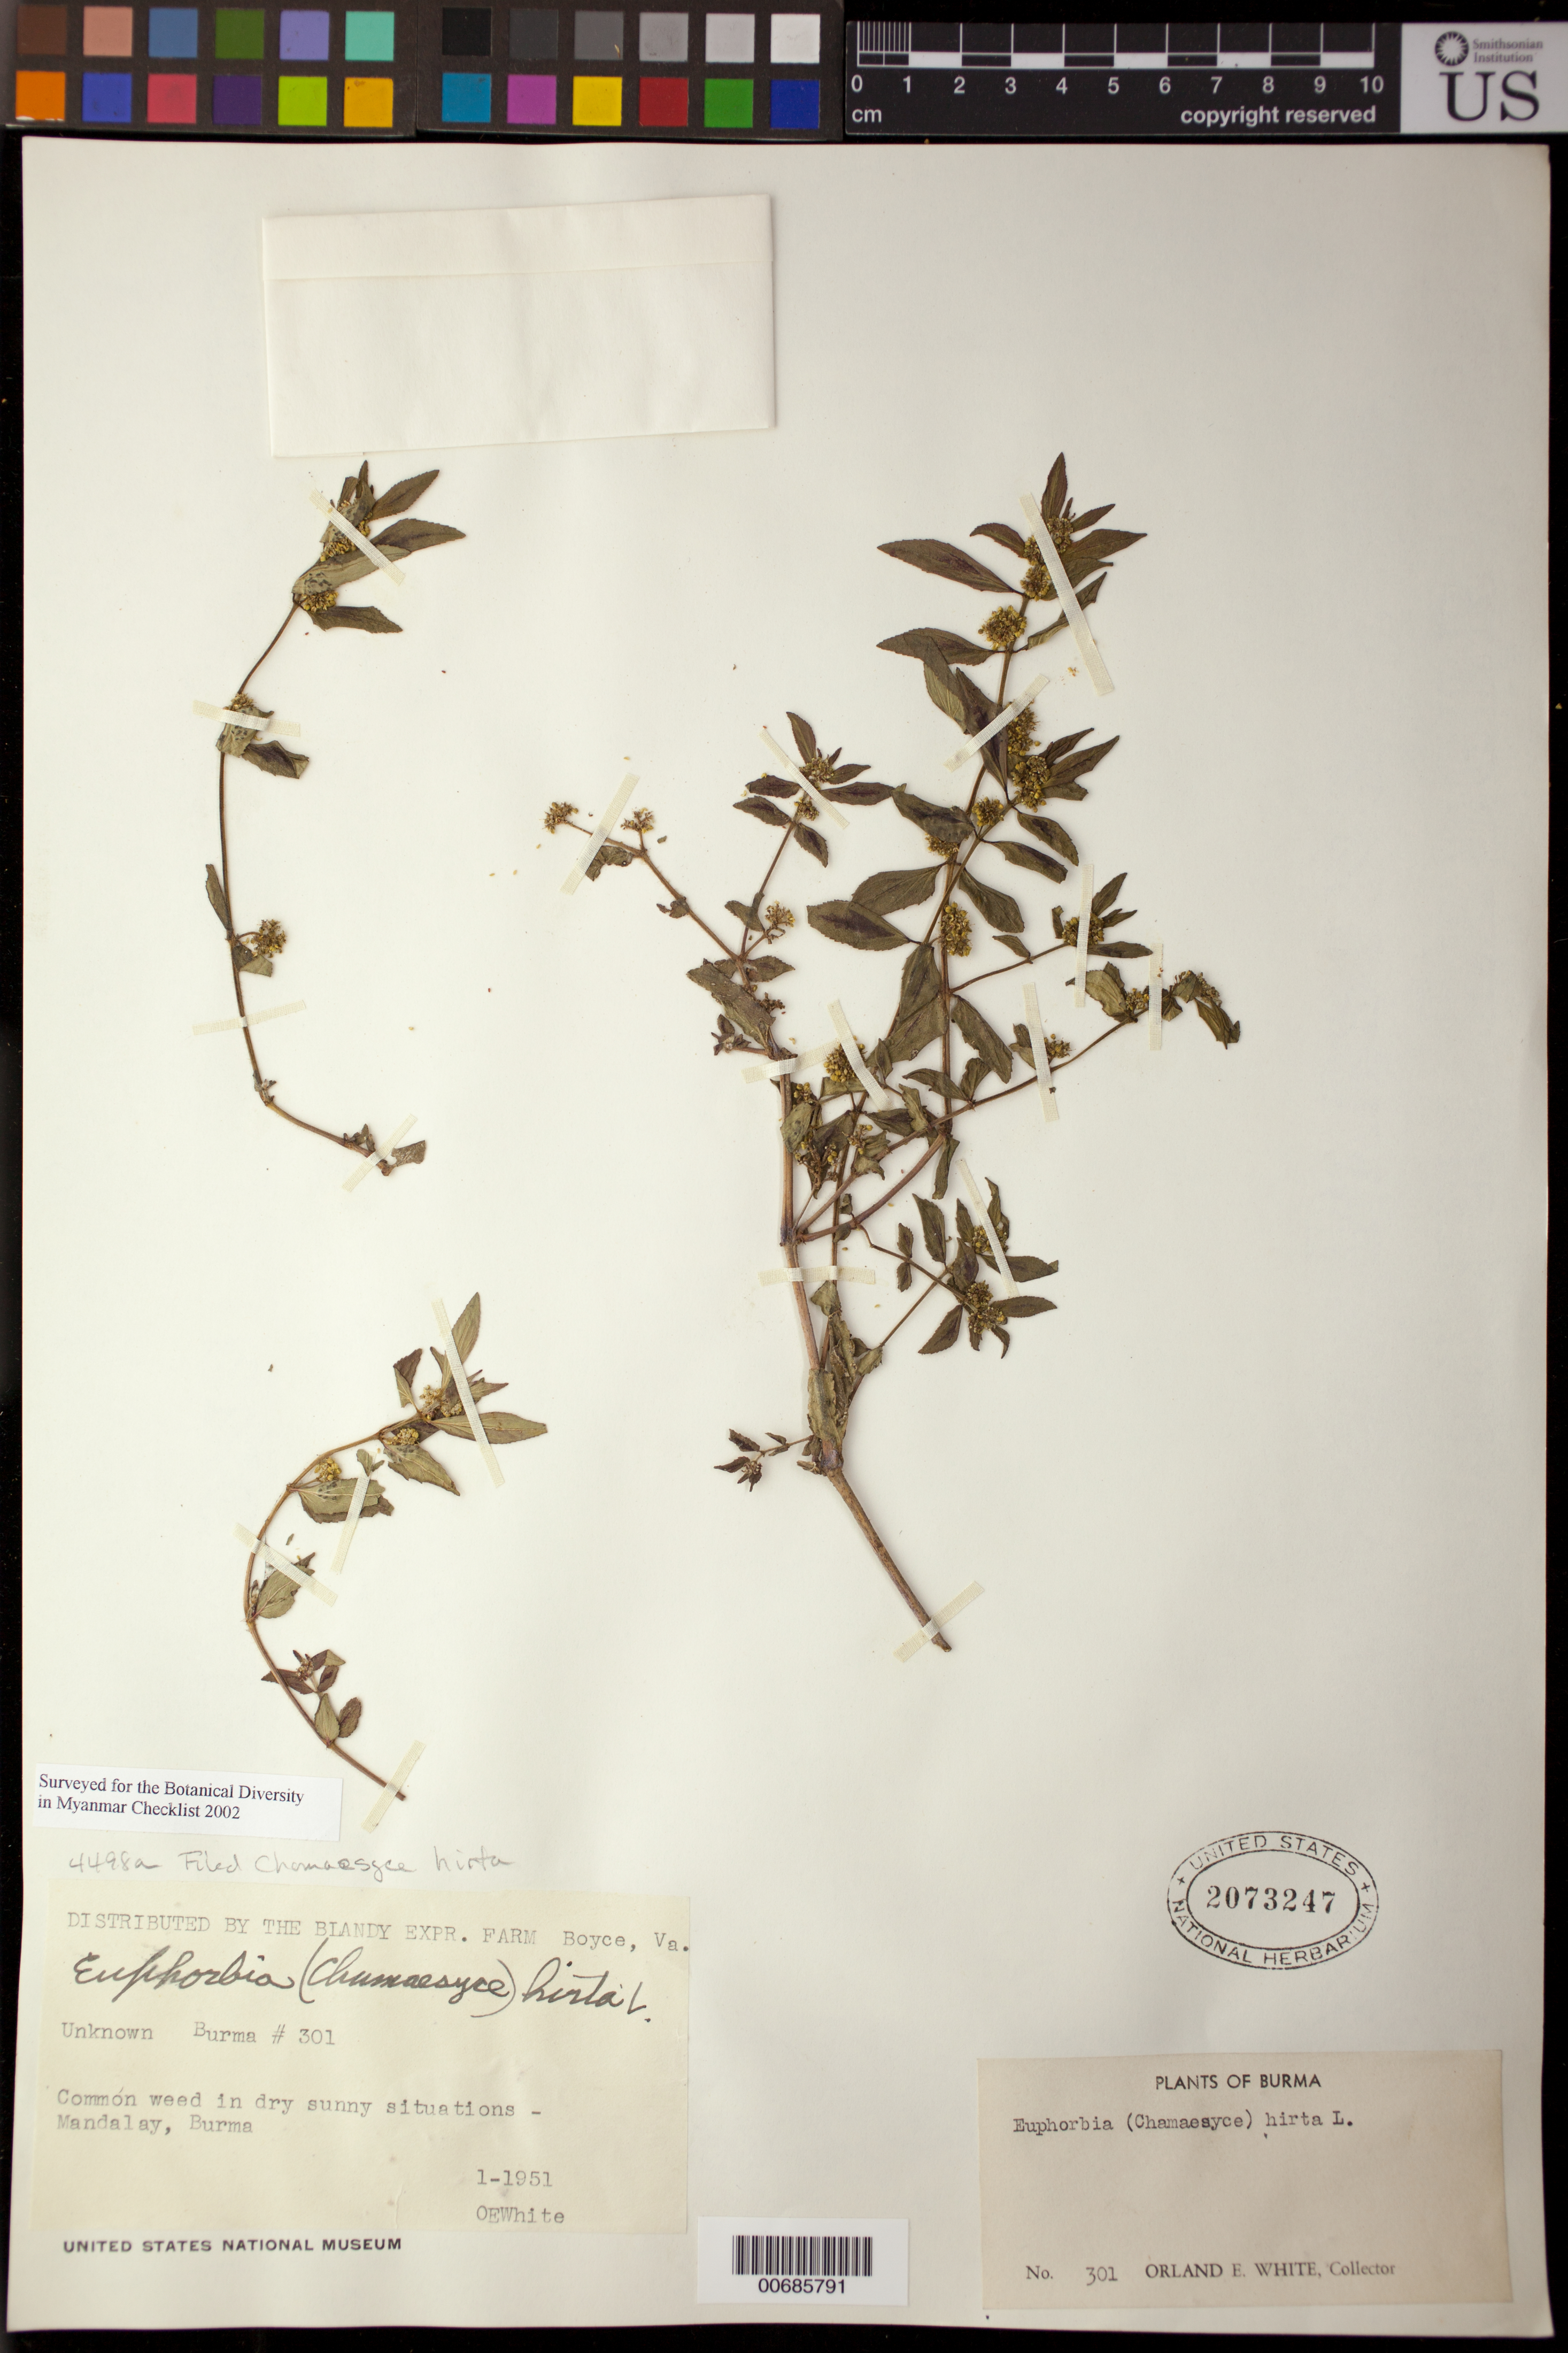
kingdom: Plantae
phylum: Tracheophyta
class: Magnoliopsida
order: Malpighiales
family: Euphorbiaceae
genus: Euphorbia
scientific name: Euphorbia hirta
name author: L.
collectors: O. E. White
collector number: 301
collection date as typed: Jan 1951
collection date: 1951-01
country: Myanmar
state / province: Mandalay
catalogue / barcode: US 2073247